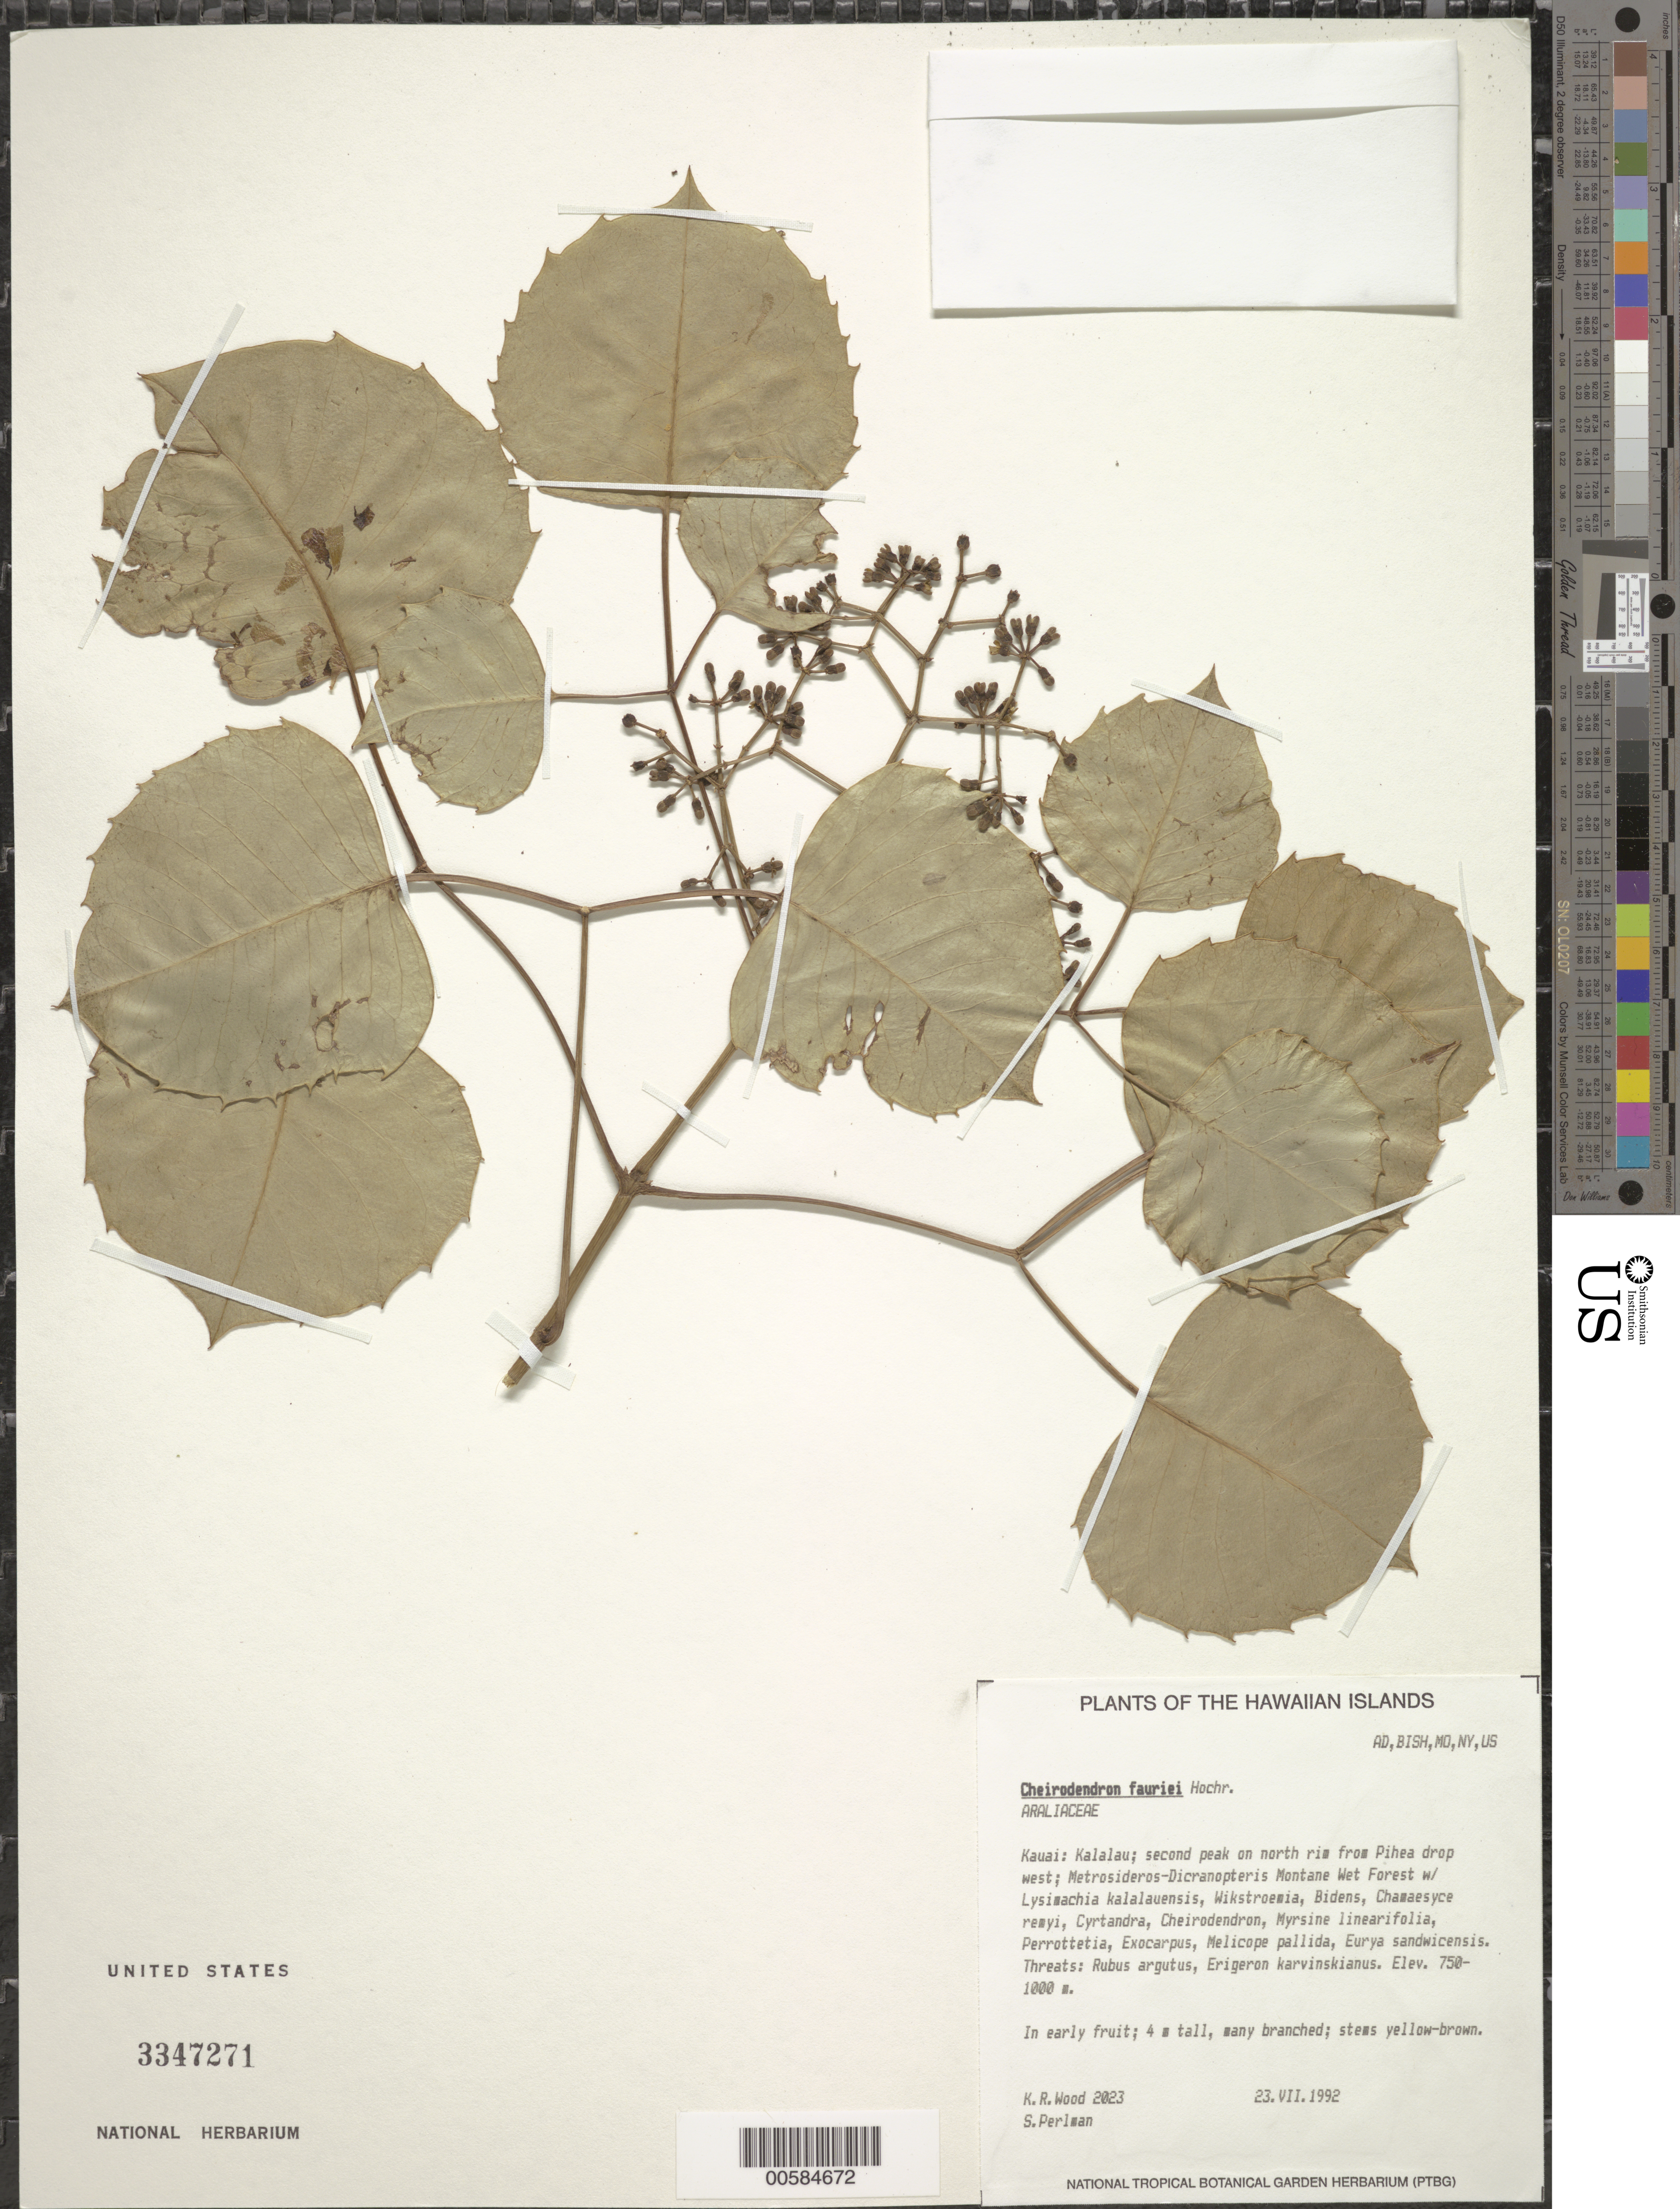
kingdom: Plantae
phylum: Tracheophyta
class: Magnoliopsida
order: Apiales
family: Araliaceae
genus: Cheirodendron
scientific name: Cheirodendron fauriei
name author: Hochr.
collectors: K. R. Wood & S. P. Perlman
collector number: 2023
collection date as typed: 23 Jul 1992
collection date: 1992-07-23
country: United States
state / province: Hawaii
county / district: Kauai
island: Kaua'i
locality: Kalalau; second peak on N rim from Pihea drop W.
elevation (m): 750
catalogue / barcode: US 3347271